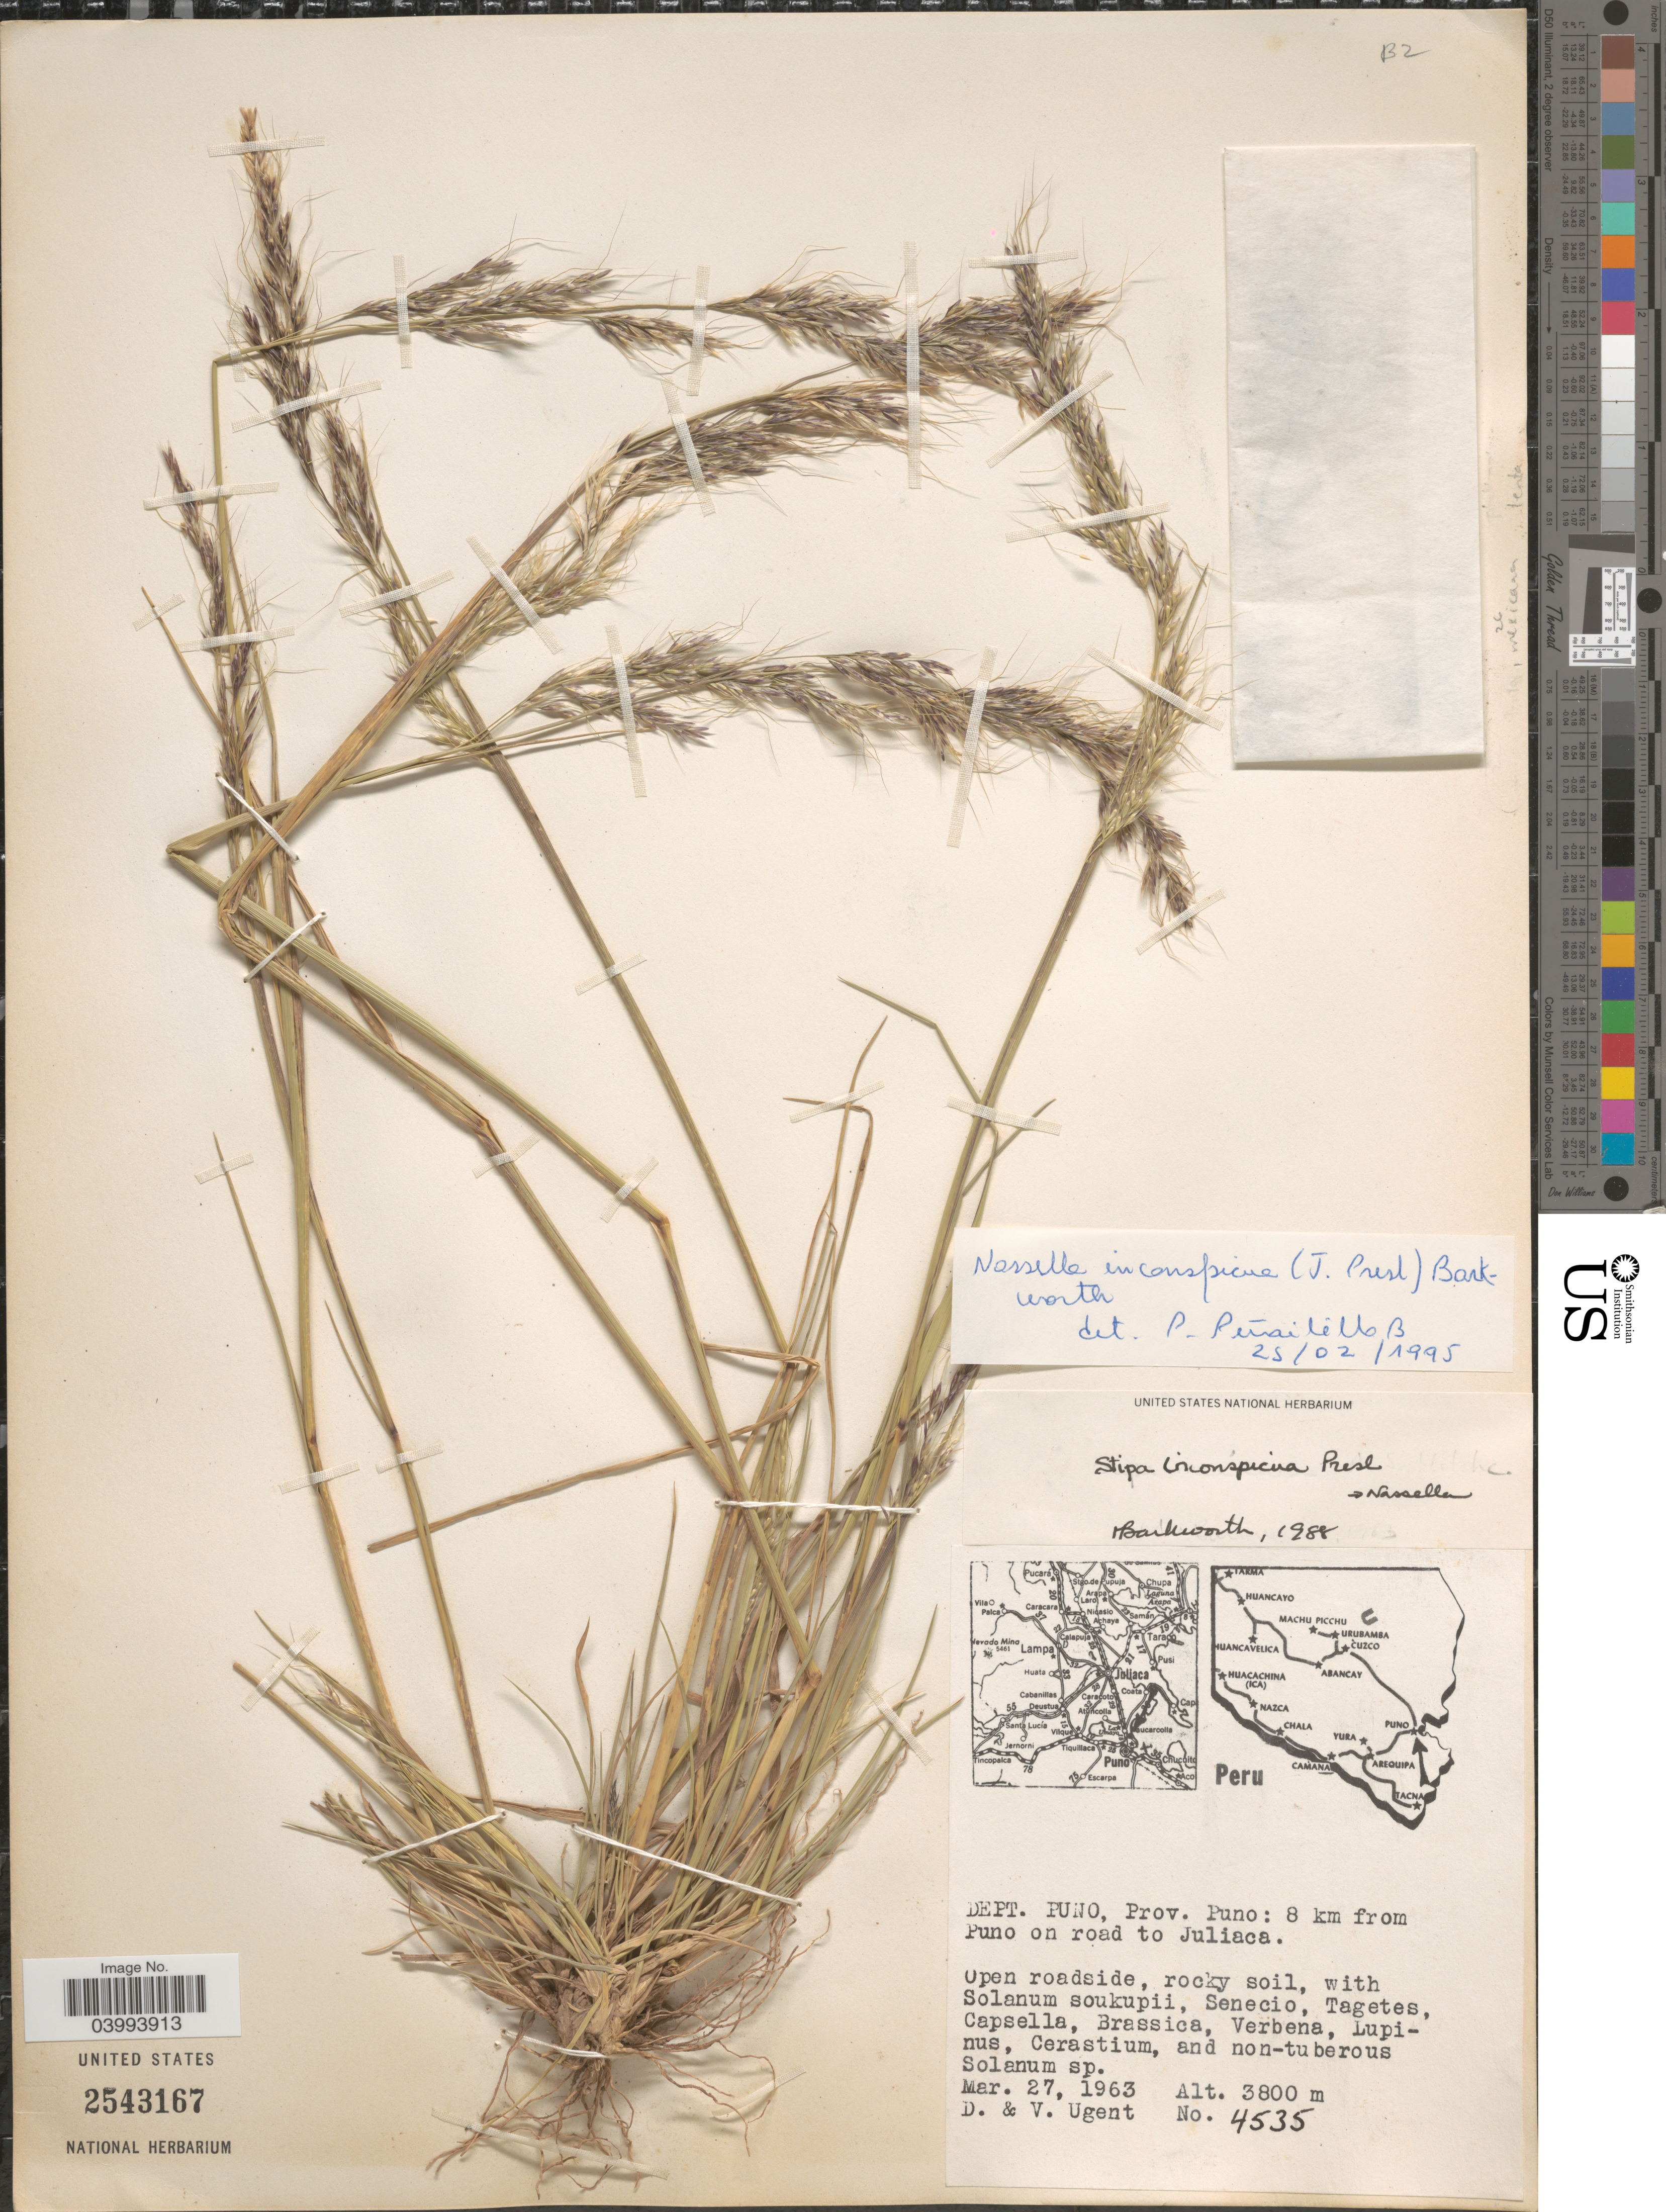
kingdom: Plantae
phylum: Tracheophyta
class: Liliopsida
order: Poales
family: Poaceae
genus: Nassella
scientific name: Nassella inconspicua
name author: (J. Presl) Barkworth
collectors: D. Ugent & V. Ugent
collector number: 4535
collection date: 1963-03-26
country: Peru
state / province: Puno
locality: Dept. Puno: 8 km from Puno on road to Juliaca.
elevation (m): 3800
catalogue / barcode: US 2543167